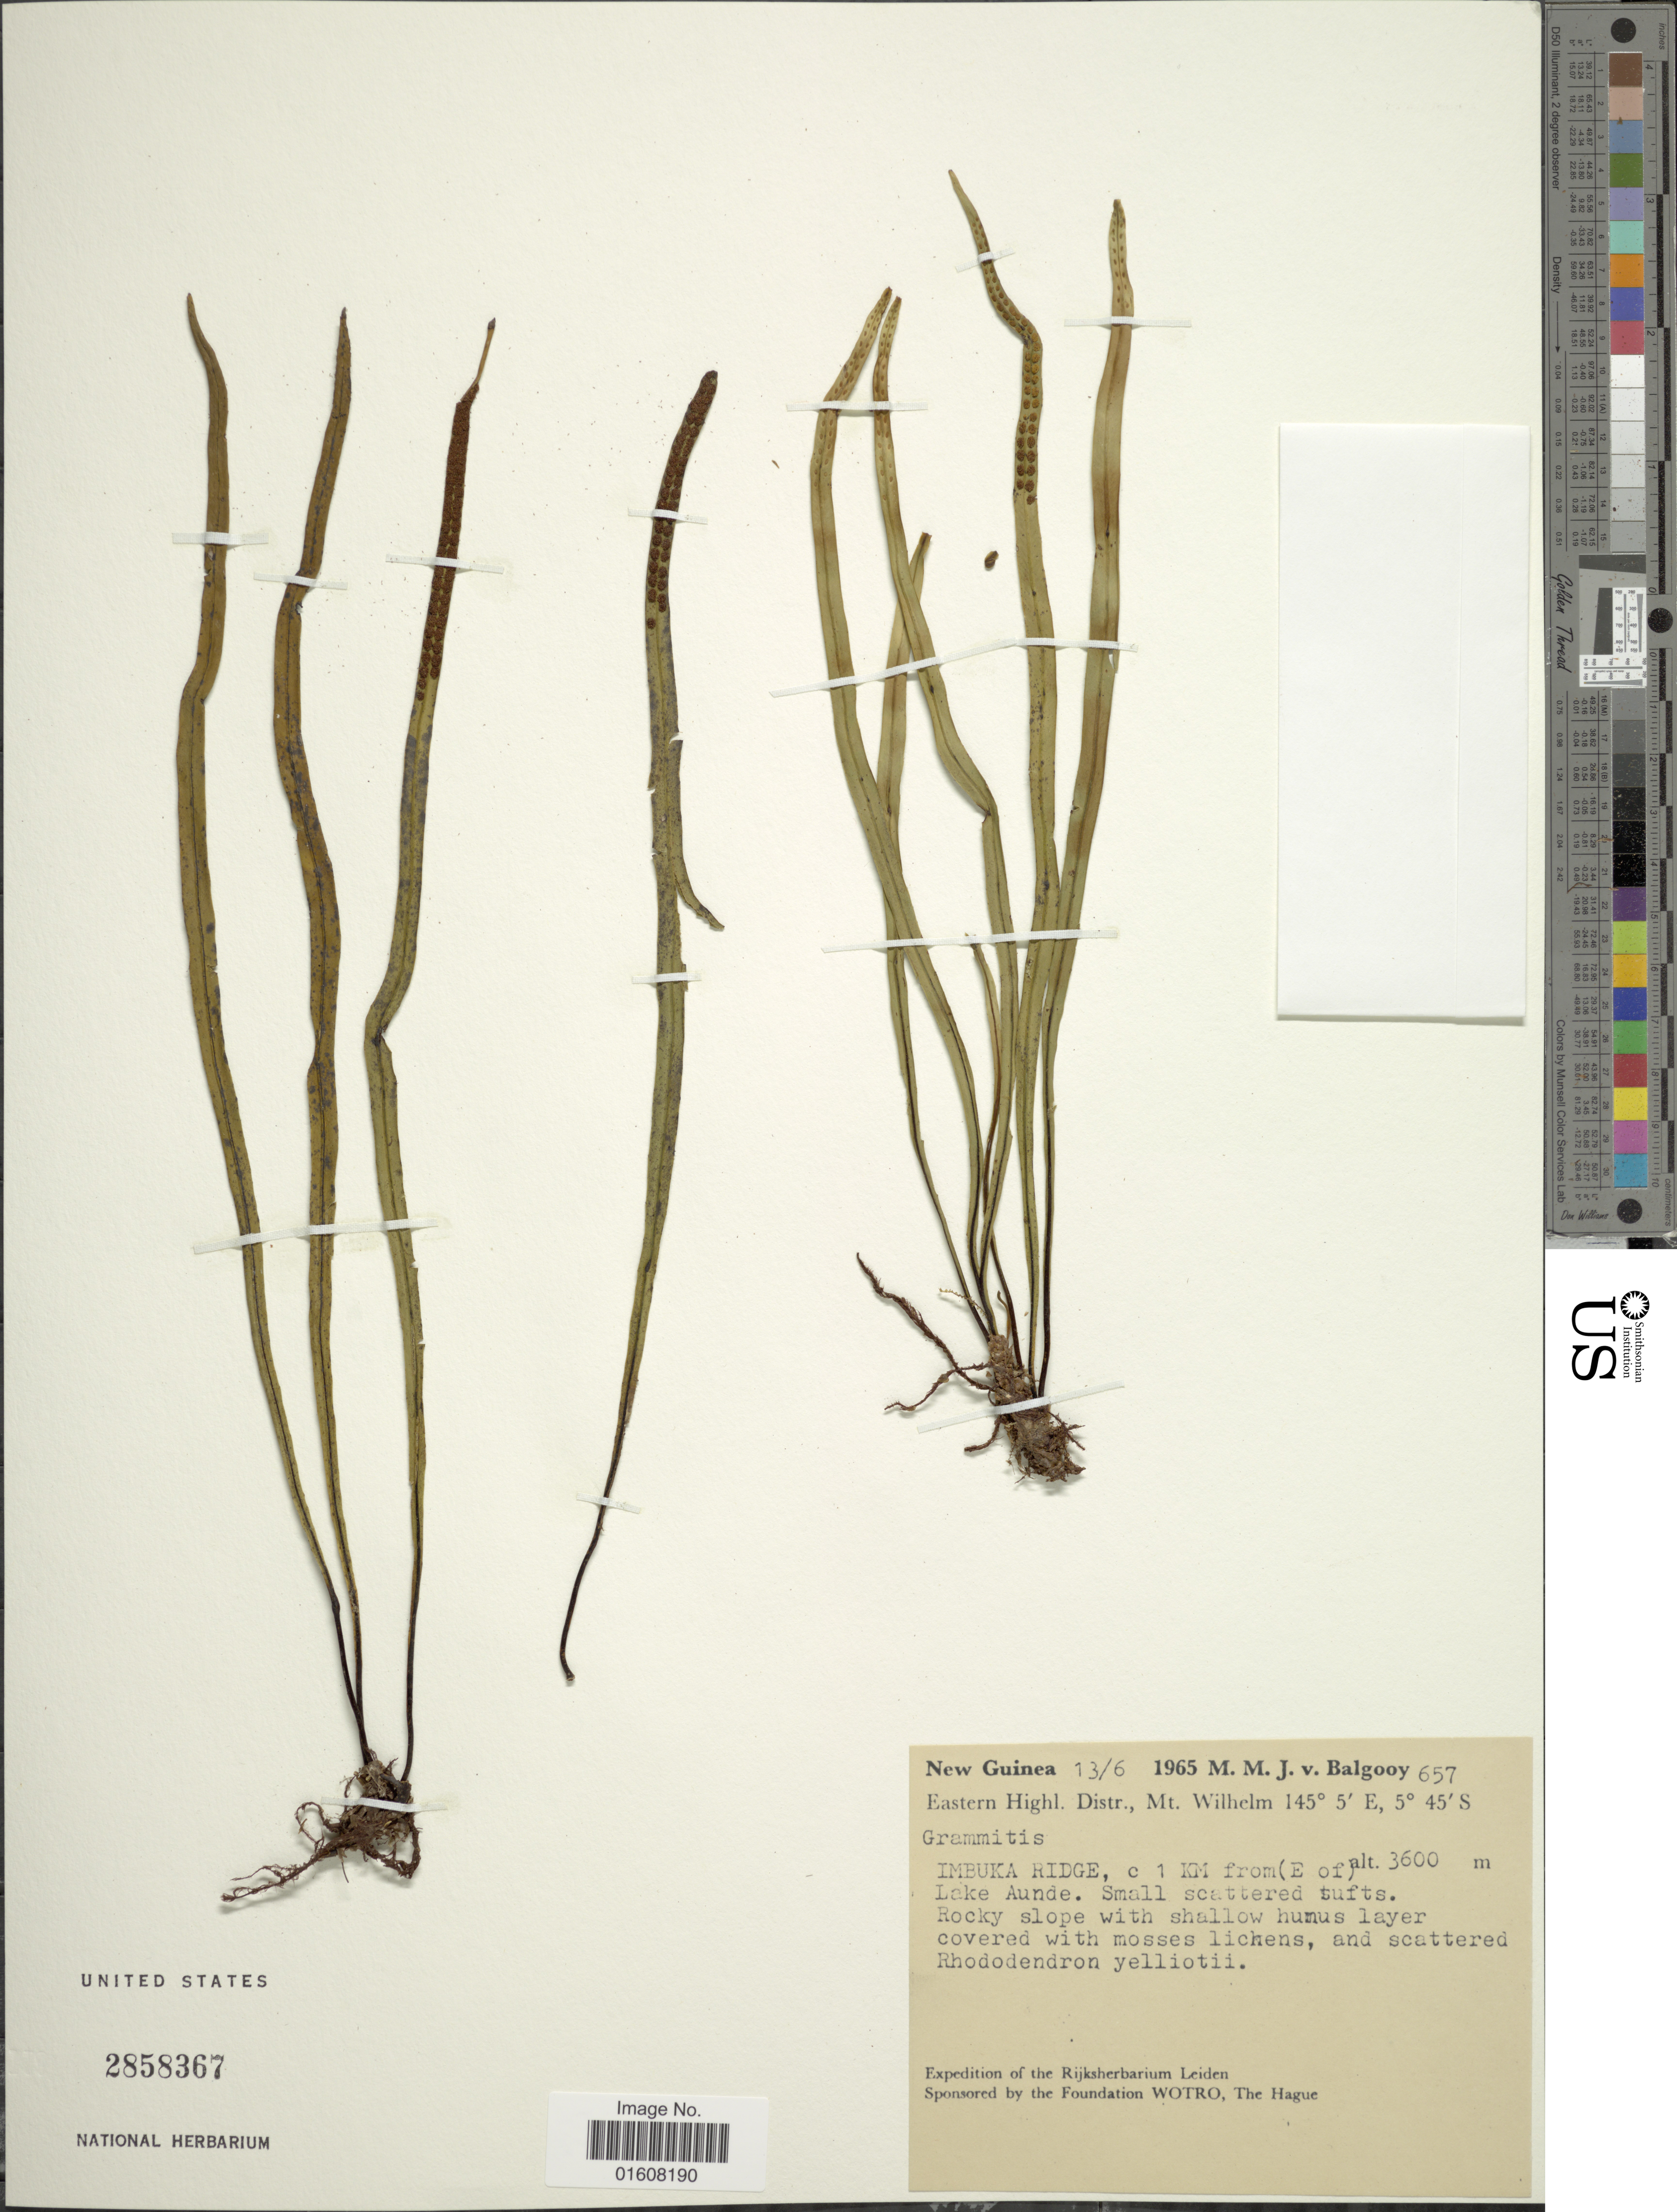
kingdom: Plantae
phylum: Tracheophyta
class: Polypodiopsida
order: Polypodiales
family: Polypodiaceae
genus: Grammitis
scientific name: Grammitis sp.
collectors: M. M. van Balgooy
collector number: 657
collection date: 1965-06-13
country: Papua New Guinea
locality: New Guinea. Eastern Highl. Distr., Mt. Wilhelm. Imbuka Ridge, c 1 KM from (E of) Lake Aunde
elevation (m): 3600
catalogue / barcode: US 2858367